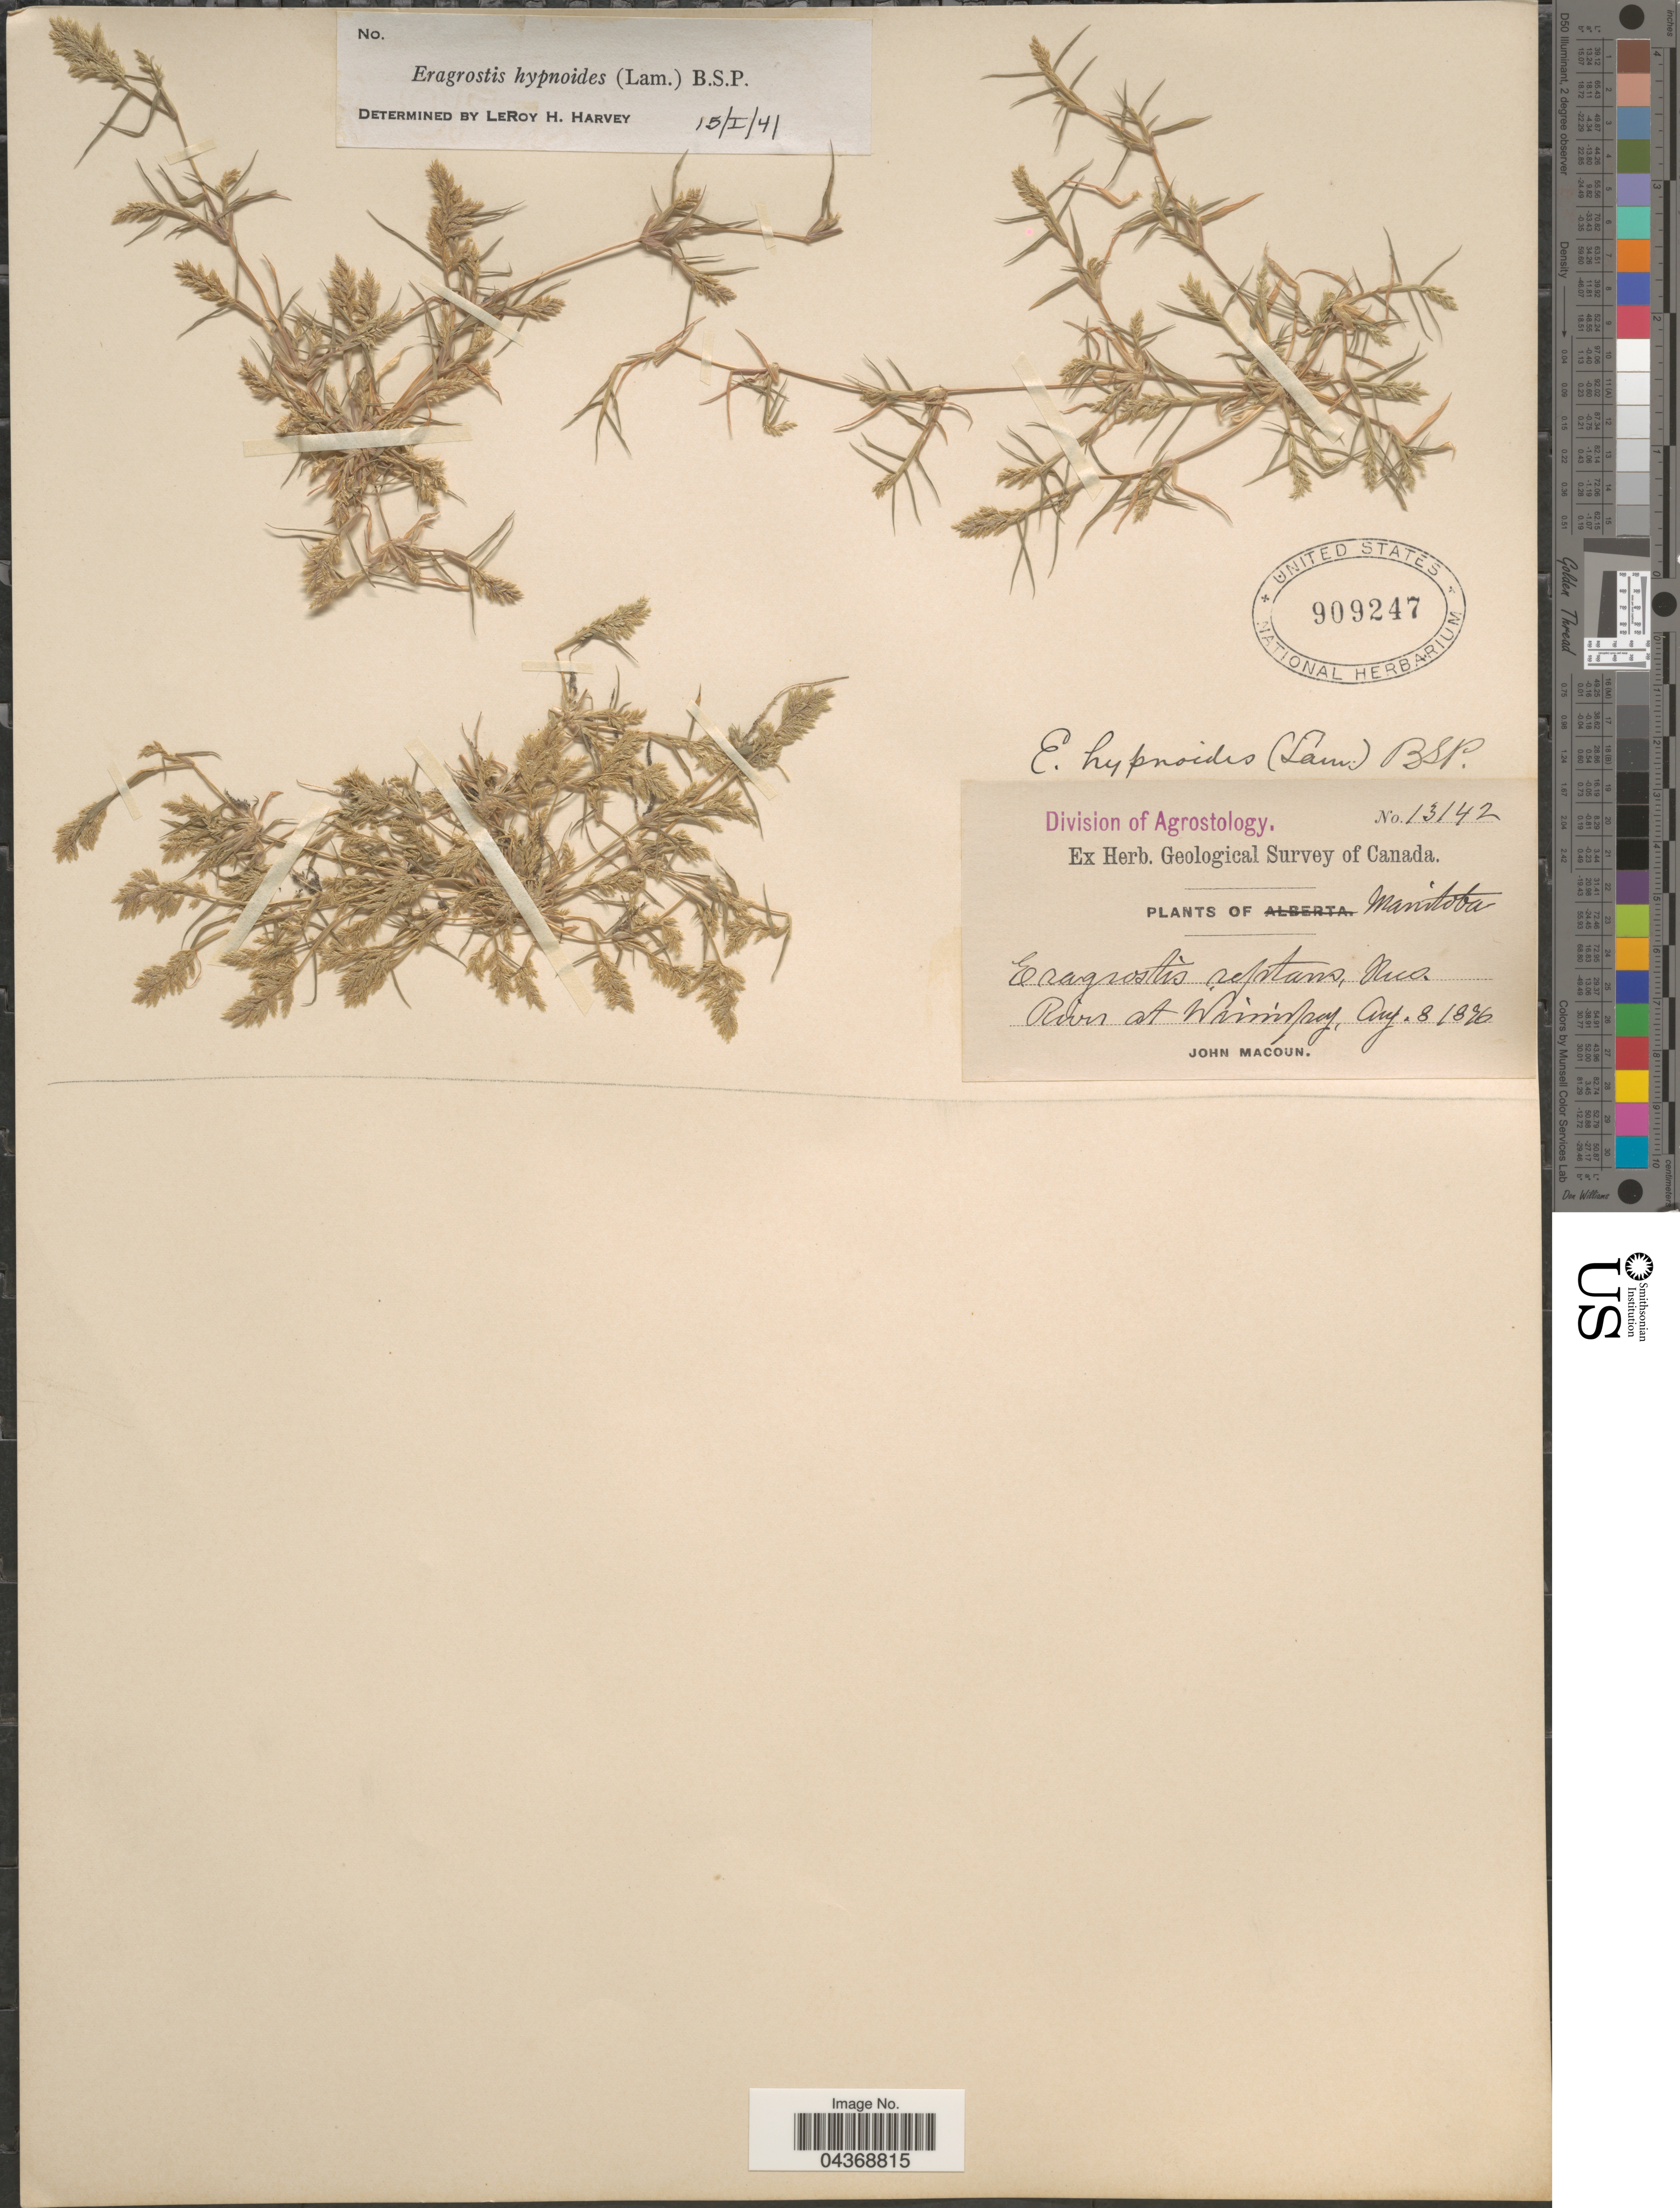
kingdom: Plantae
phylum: Tracheophyta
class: Liliopsida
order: Poales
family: Poaceae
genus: Eragrostis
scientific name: Eragrostis hypnoides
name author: (Lam.) Britton, Stearns & Poggenb.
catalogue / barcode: US 909247-2